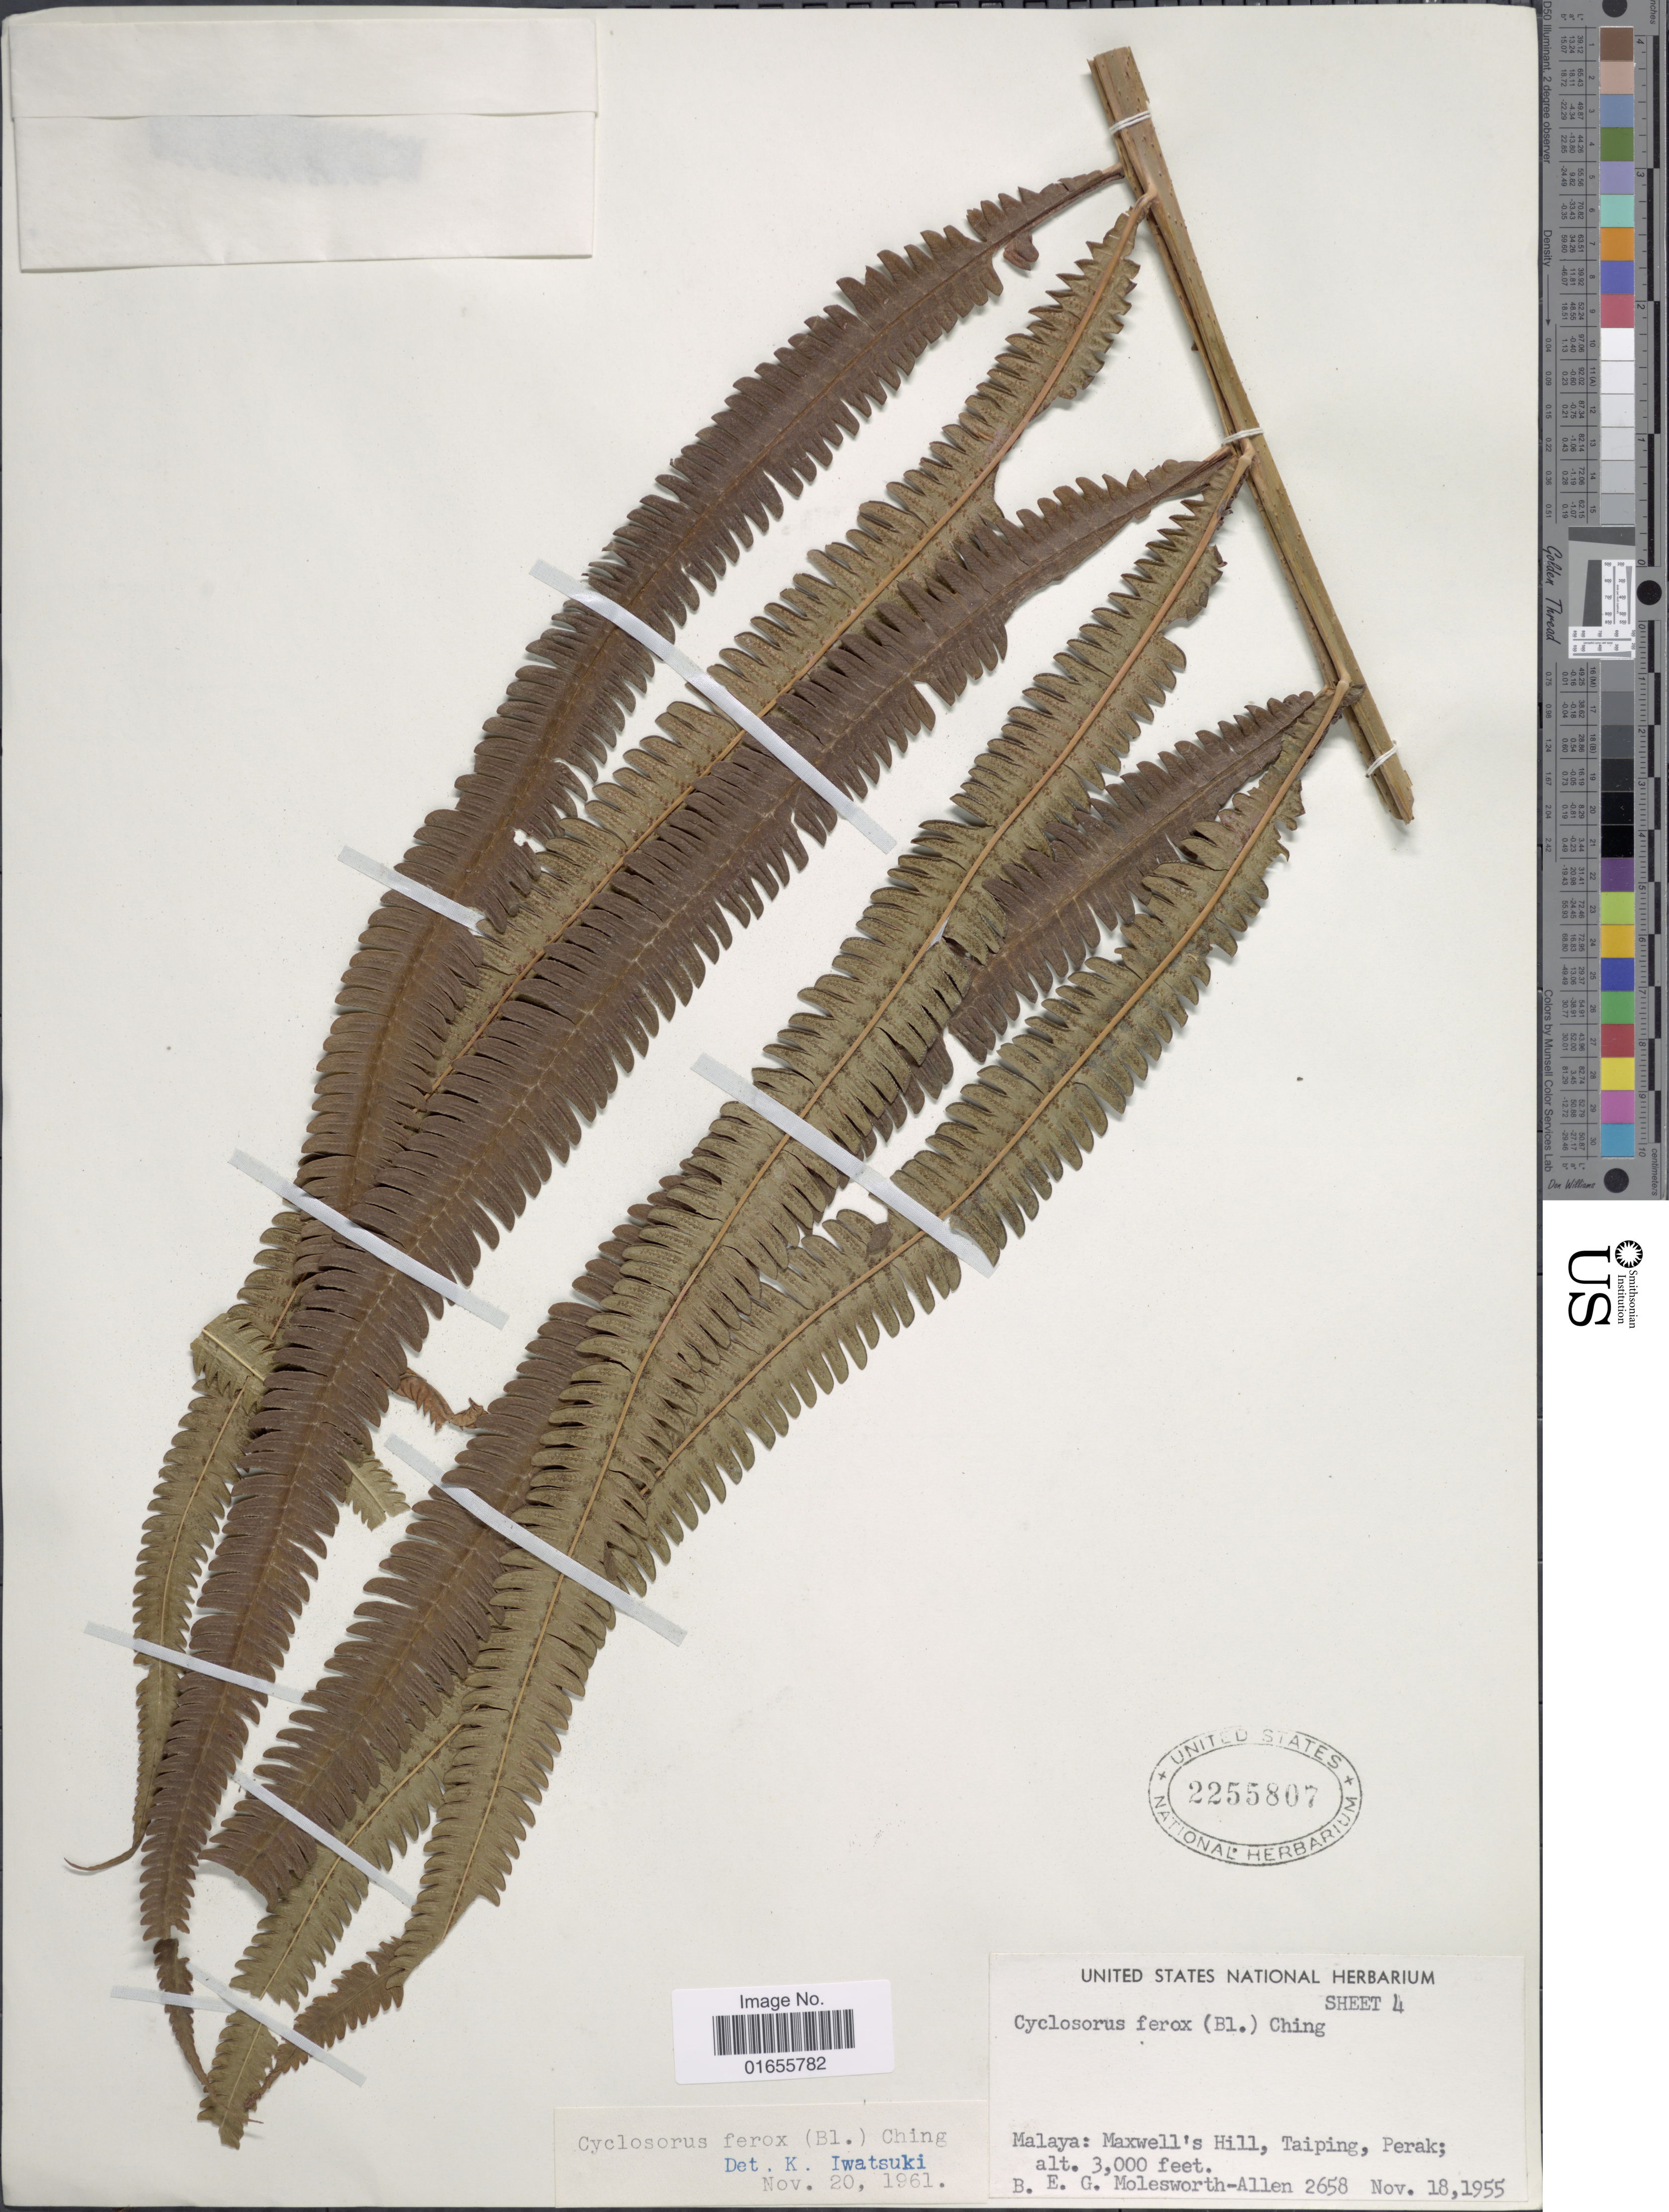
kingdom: Plantae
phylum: Tracheophyta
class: Polypodiopsida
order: Polypodiales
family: Thelypteridaceae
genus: Chingia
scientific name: Chingia ferox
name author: (Blume) Holttum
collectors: B. E. G. Molesworth-Allen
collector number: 2658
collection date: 1955-11-18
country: Malaysia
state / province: Perak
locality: Malaya: Maxwell's Hill, Taiping, Perak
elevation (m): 914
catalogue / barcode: US 2255807